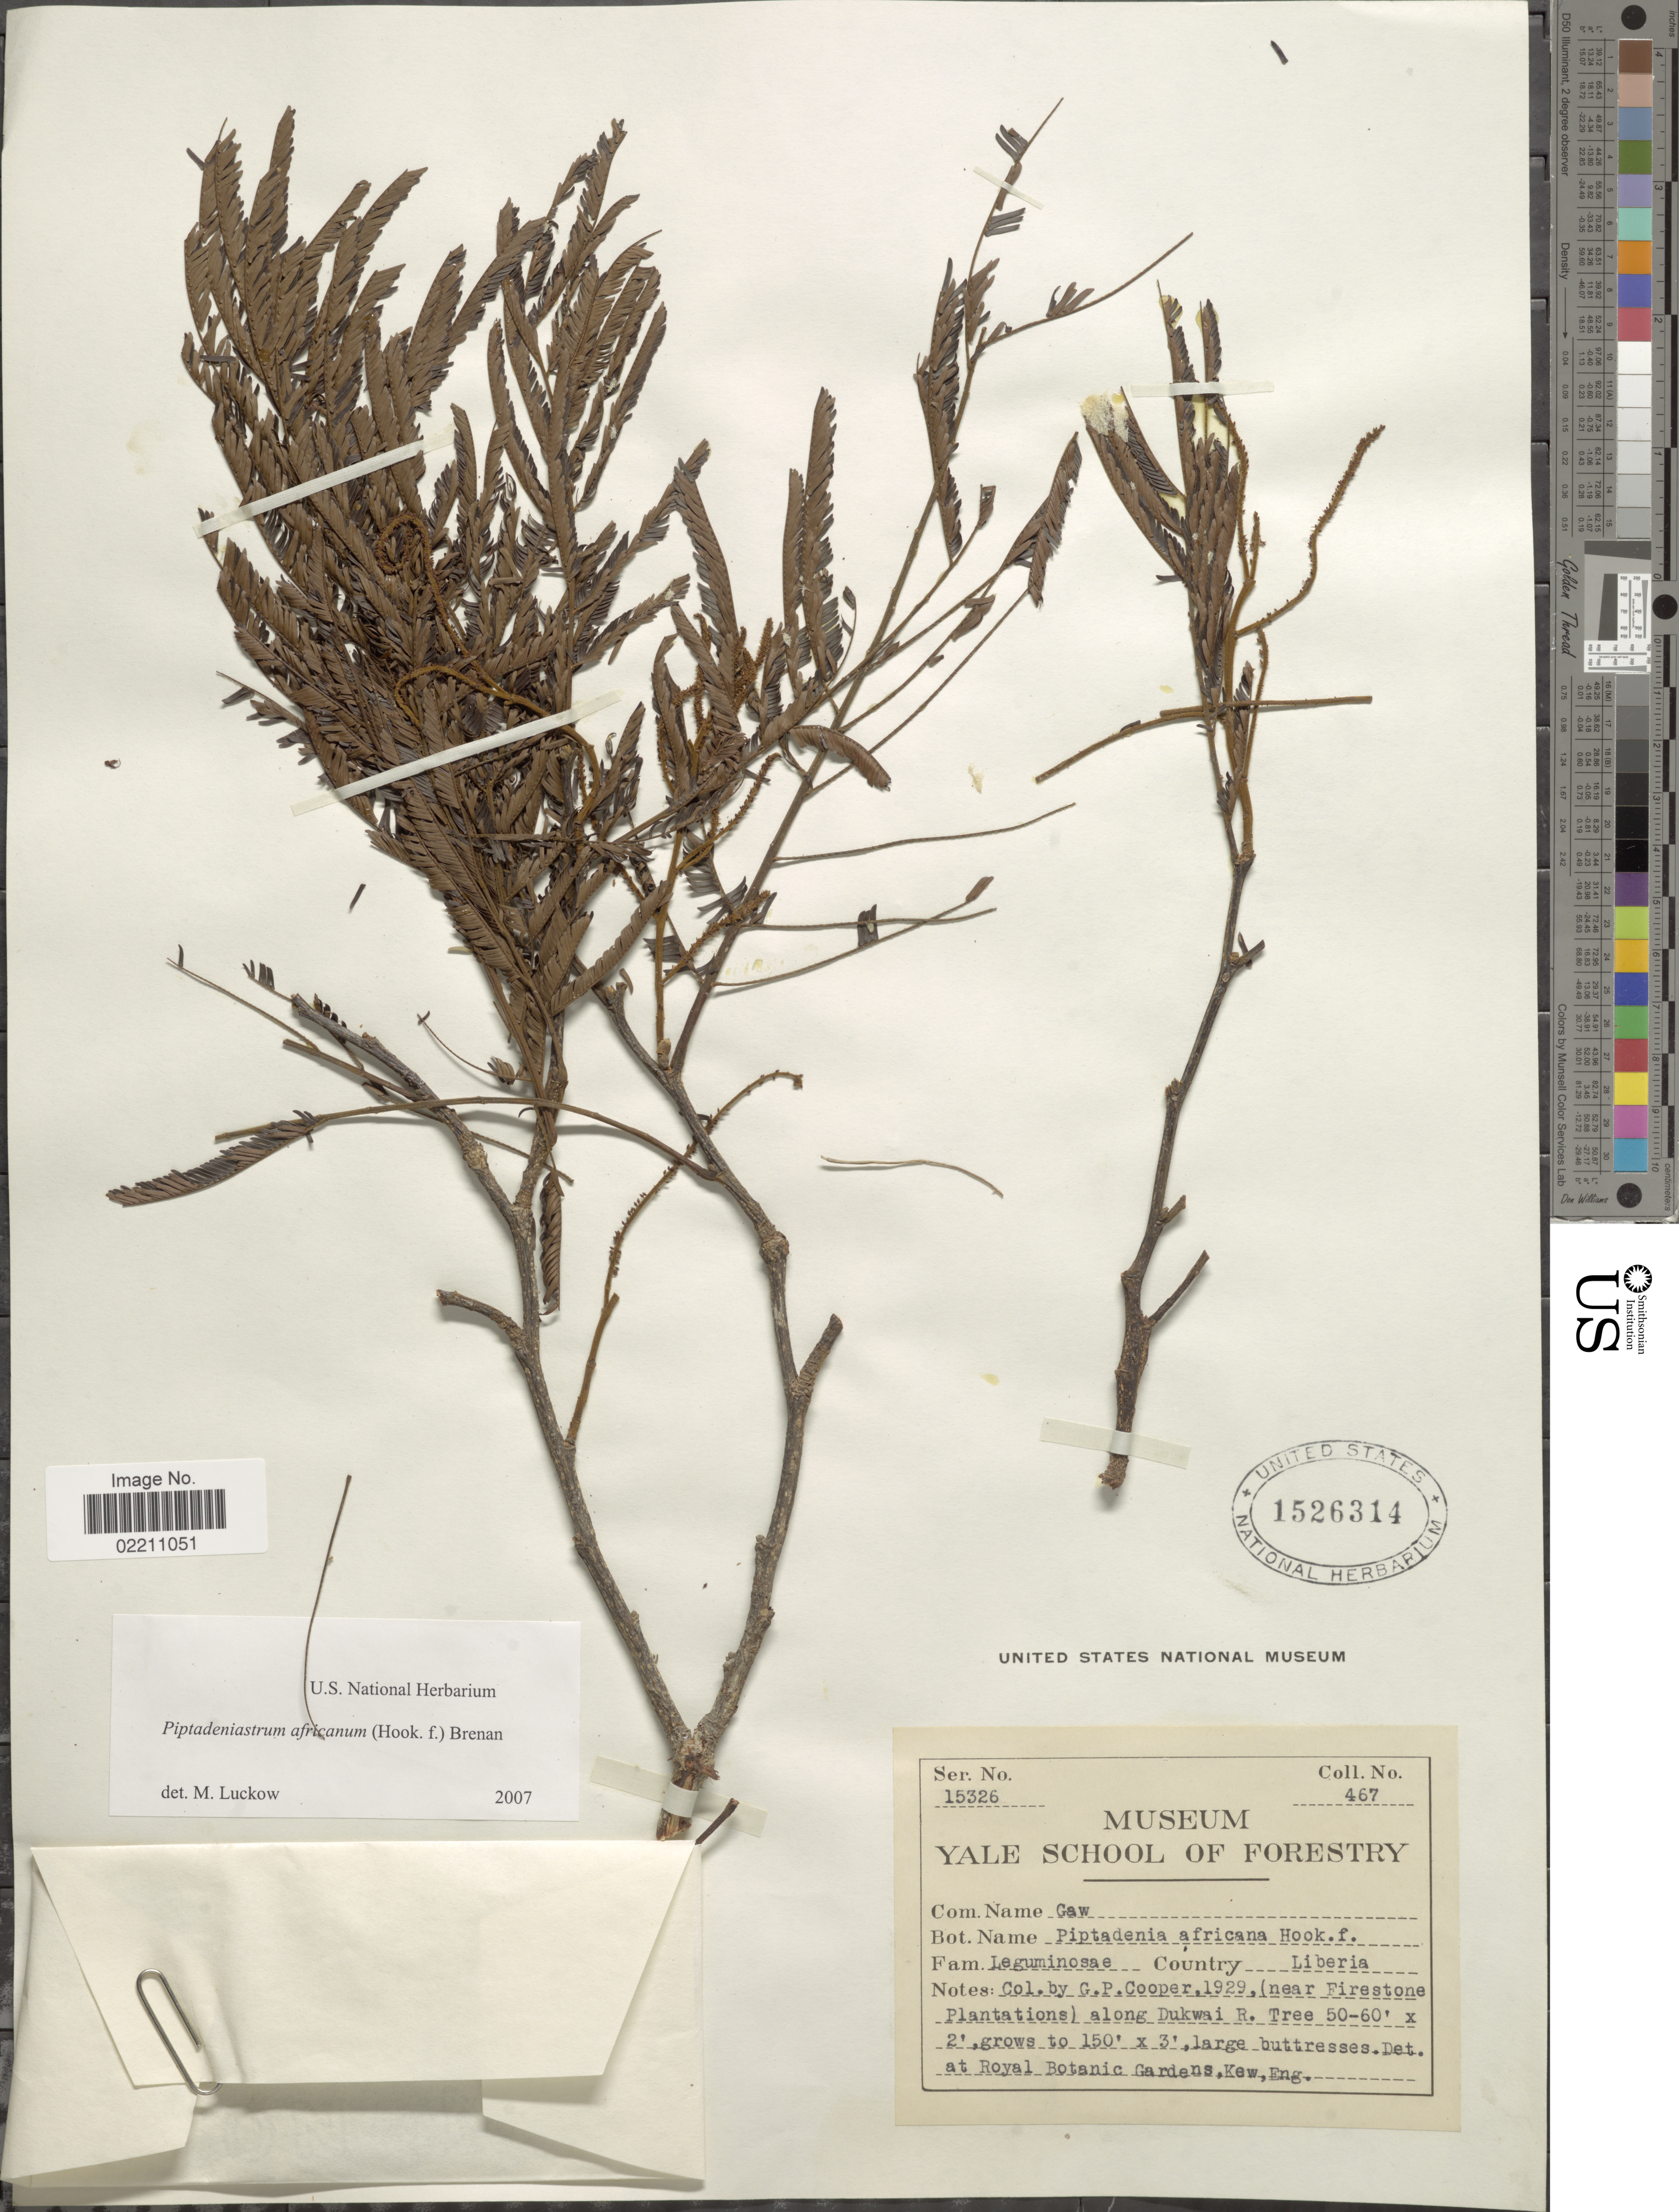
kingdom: Plantae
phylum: Tracheophyta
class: Magnoliopsida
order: Fabales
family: Fabaceae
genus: Piptadeniastrum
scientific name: Piptadeniastrum africanum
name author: (Hook. f.) Brenan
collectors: G. Cooper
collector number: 467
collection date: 1929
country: Liberia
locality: (near Firestone Plantations) along Dukwai R.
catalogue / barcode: US 1526314